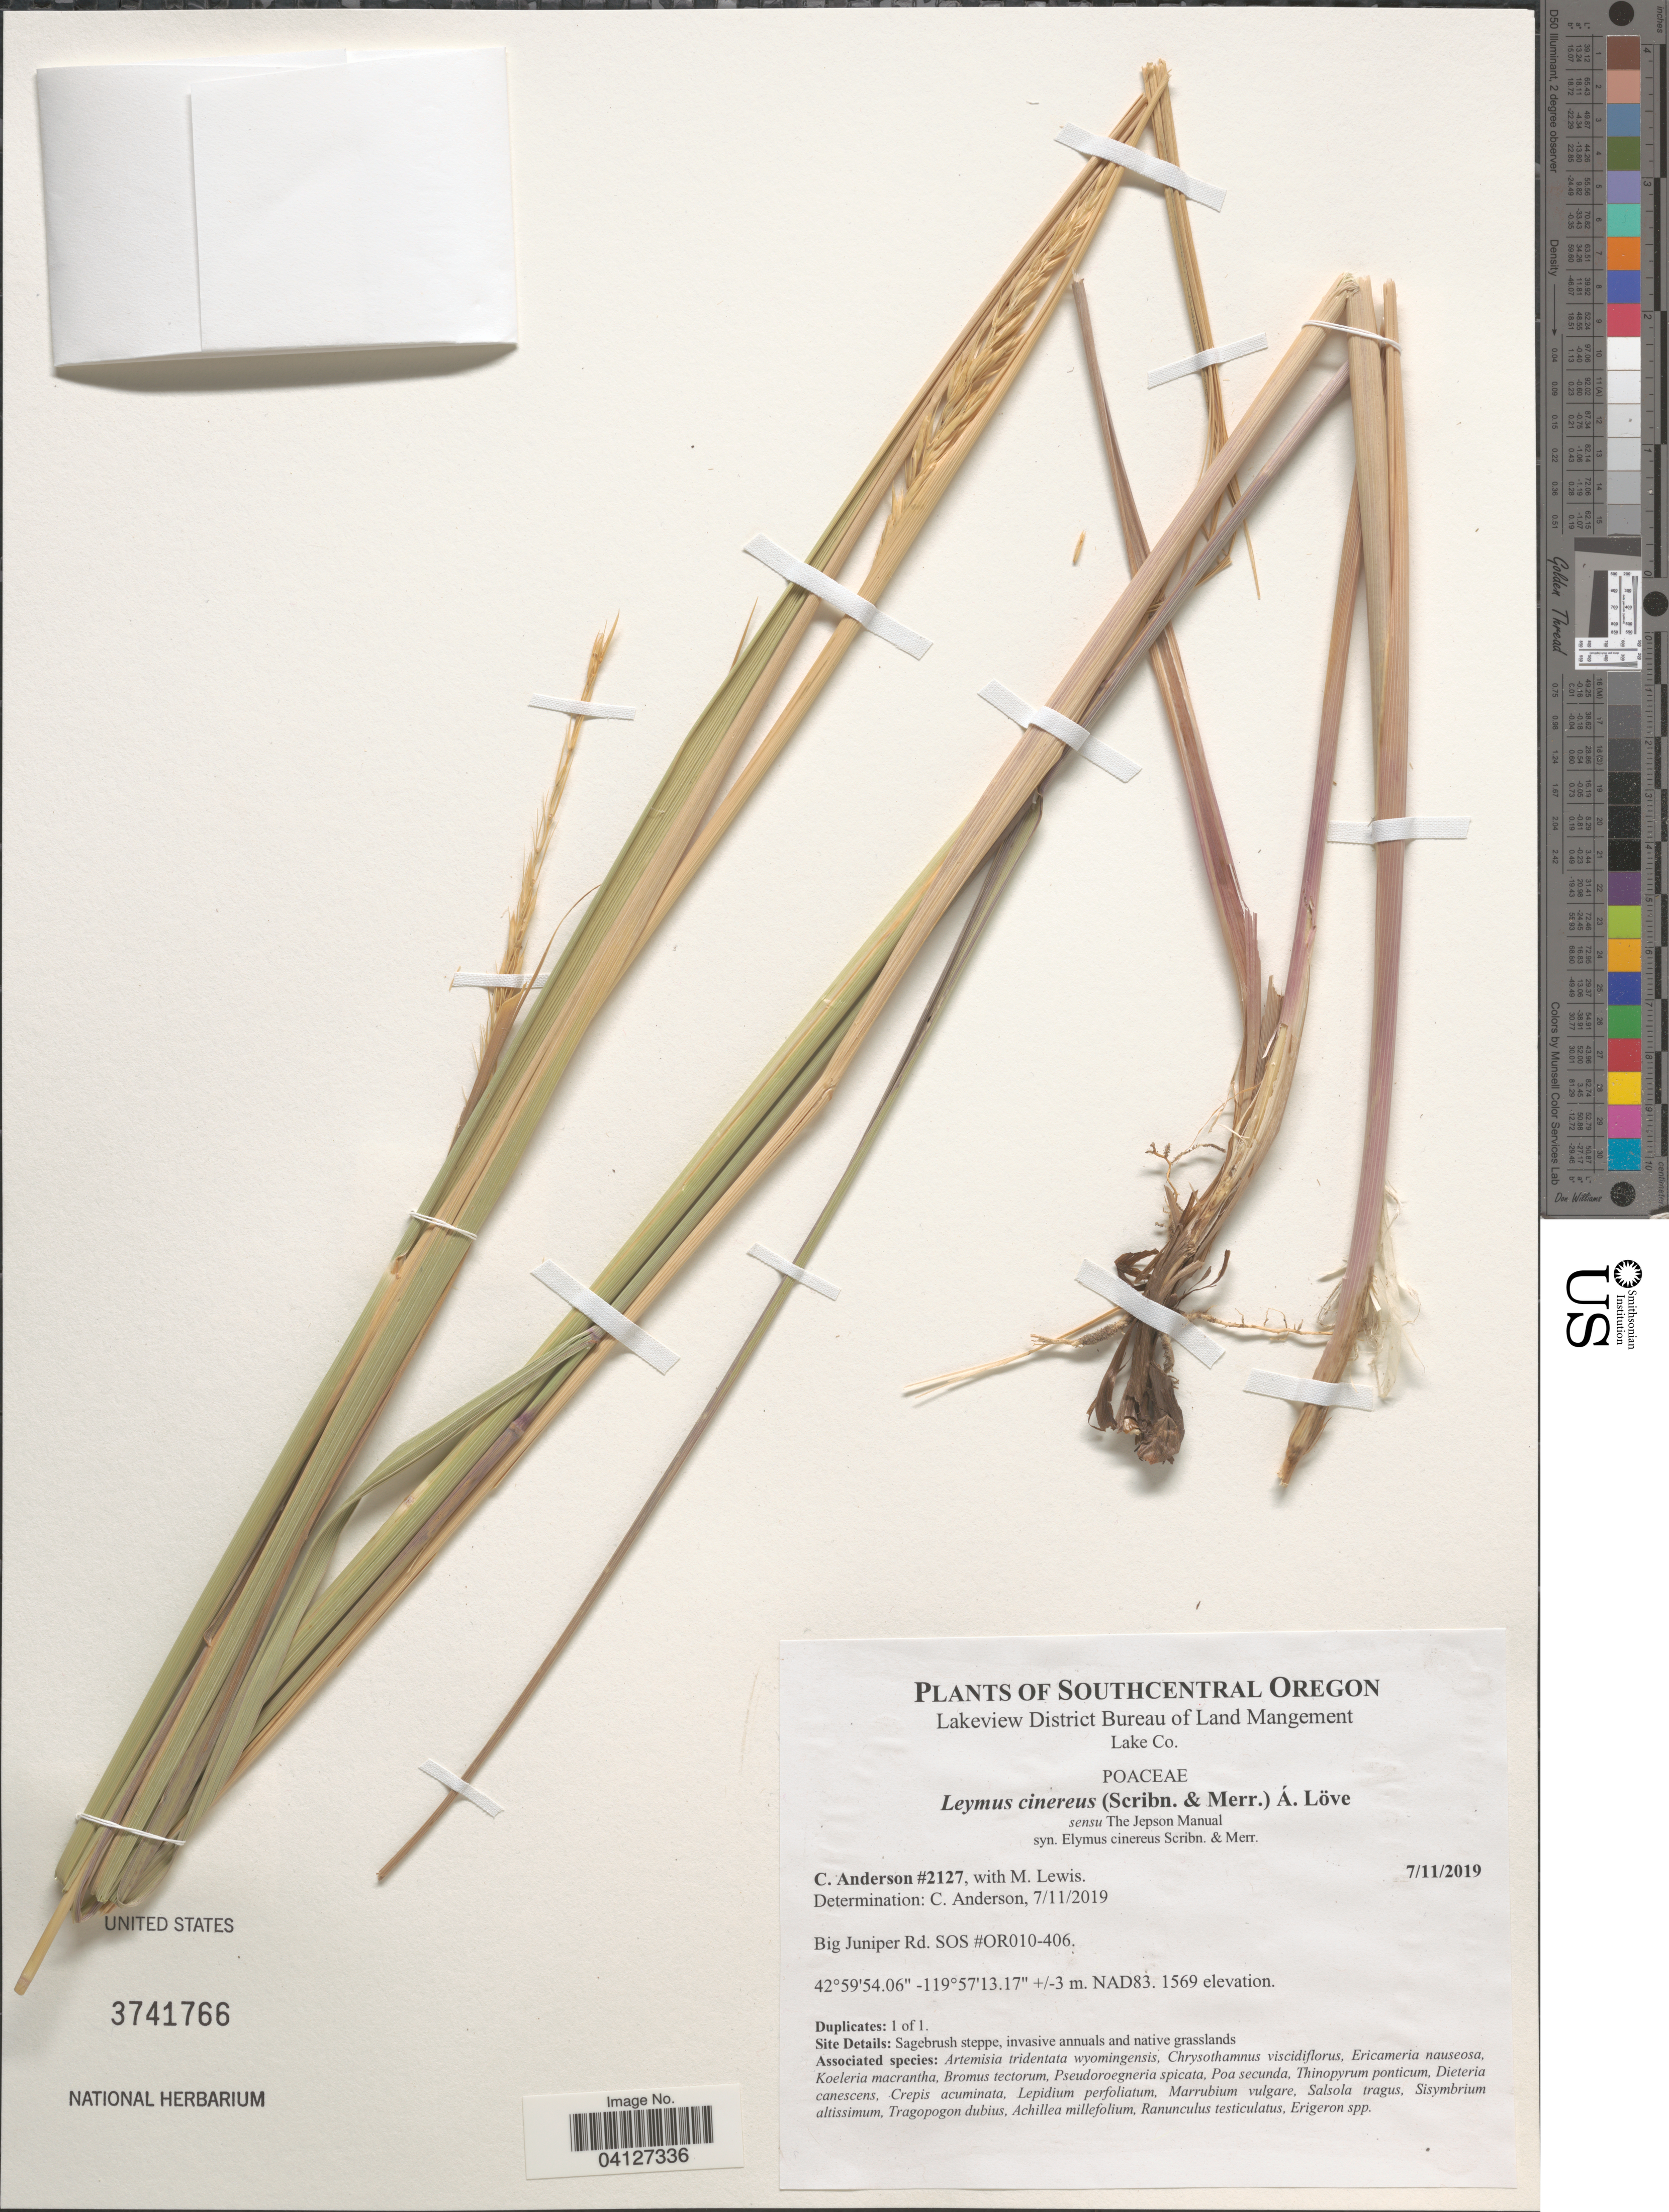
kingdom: Plantae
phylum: Tracheophyta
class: Liliopsida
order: Poales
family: Poaceae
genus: Leymus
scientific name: Leymus cinereus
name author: (Scribn. & Merr.) Á. Löve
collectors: C. Anderson & M. Lewis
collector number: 2127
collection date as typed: Transcribed d/m/y: 11/7/2019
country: United States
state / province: Oregon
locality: Southcentral Oregon. Big Juniper Rd. SOS #OR010-406. NAD83.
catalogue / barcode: US 3741766